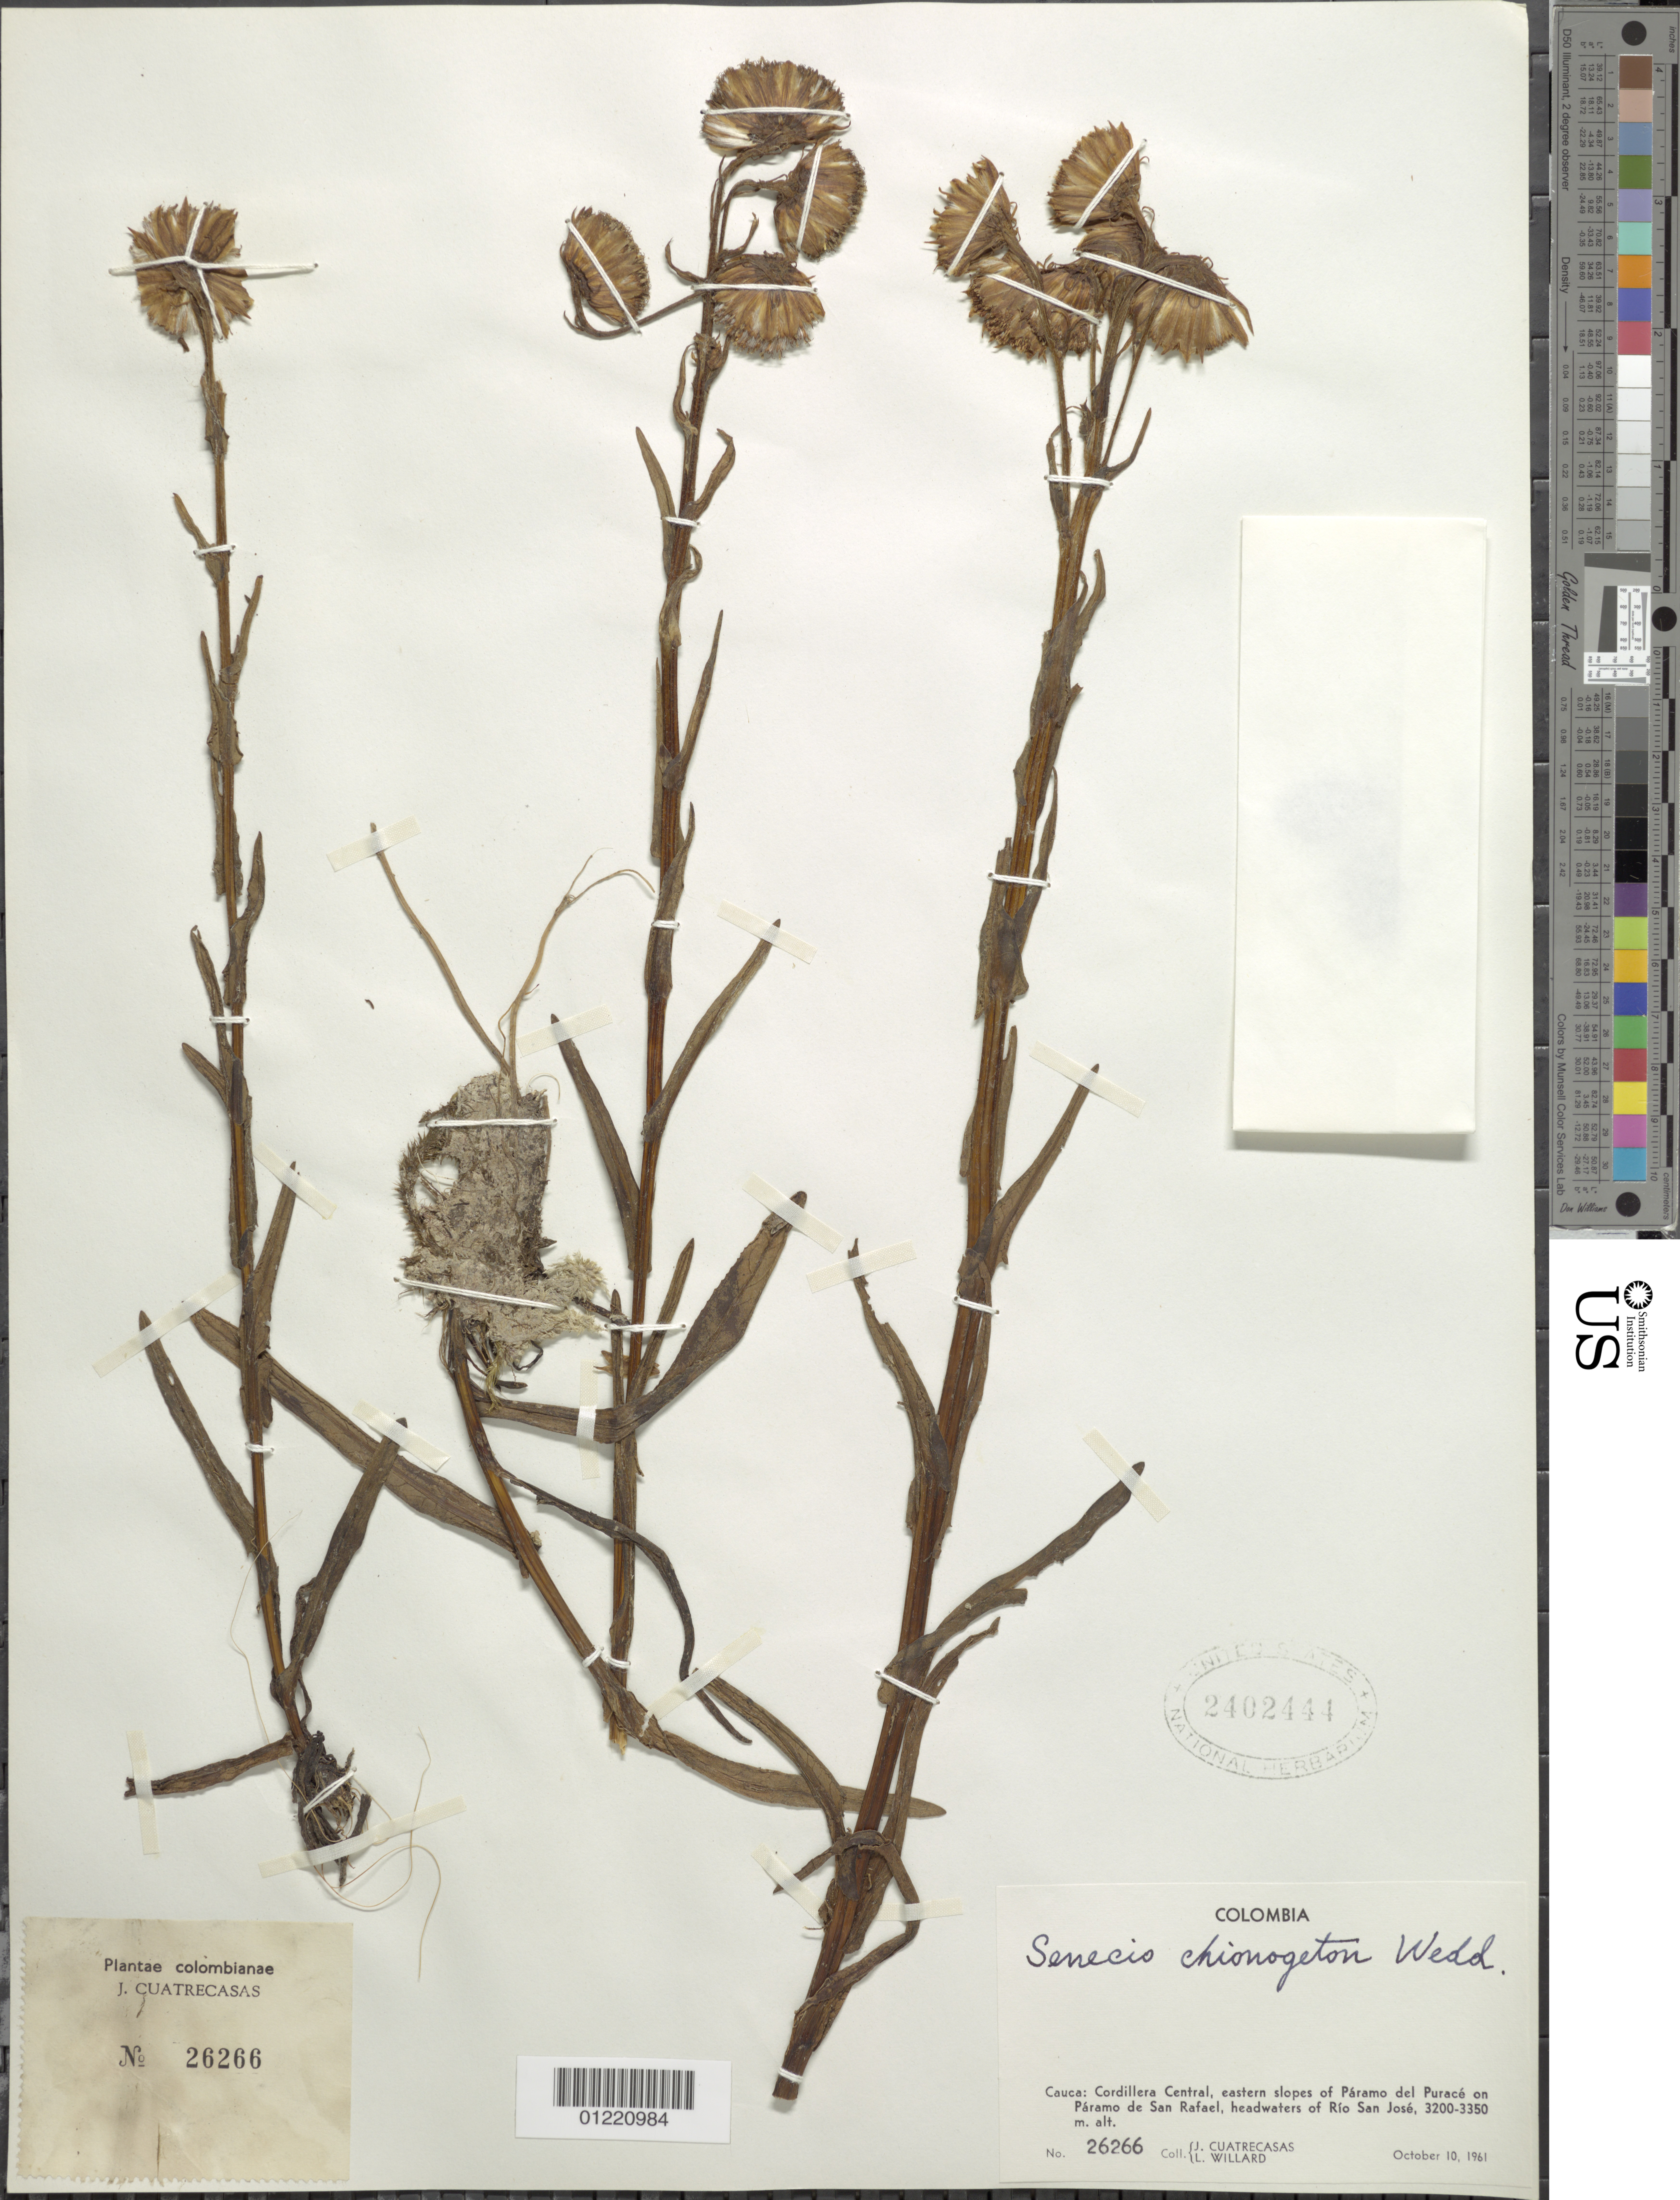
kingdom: Plantae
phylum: Tracheophyta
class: Magnoliopsida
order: Asterales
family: Asteraceae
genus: Senecio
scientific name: Senecio tephrosioides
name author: Turcz.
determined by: Salomon, Luciana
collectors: J. Cuatrecasas & J. Willard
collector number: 26266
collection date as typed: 10 Oct 1961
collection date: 1961-10-10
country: Colombia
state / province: Cauca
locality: Cordillera Central, eastern slopes of Páramo del Purace on Páramo de San Rafael, headwaters of Río San José.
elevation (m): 3200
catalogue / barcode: US 2402444